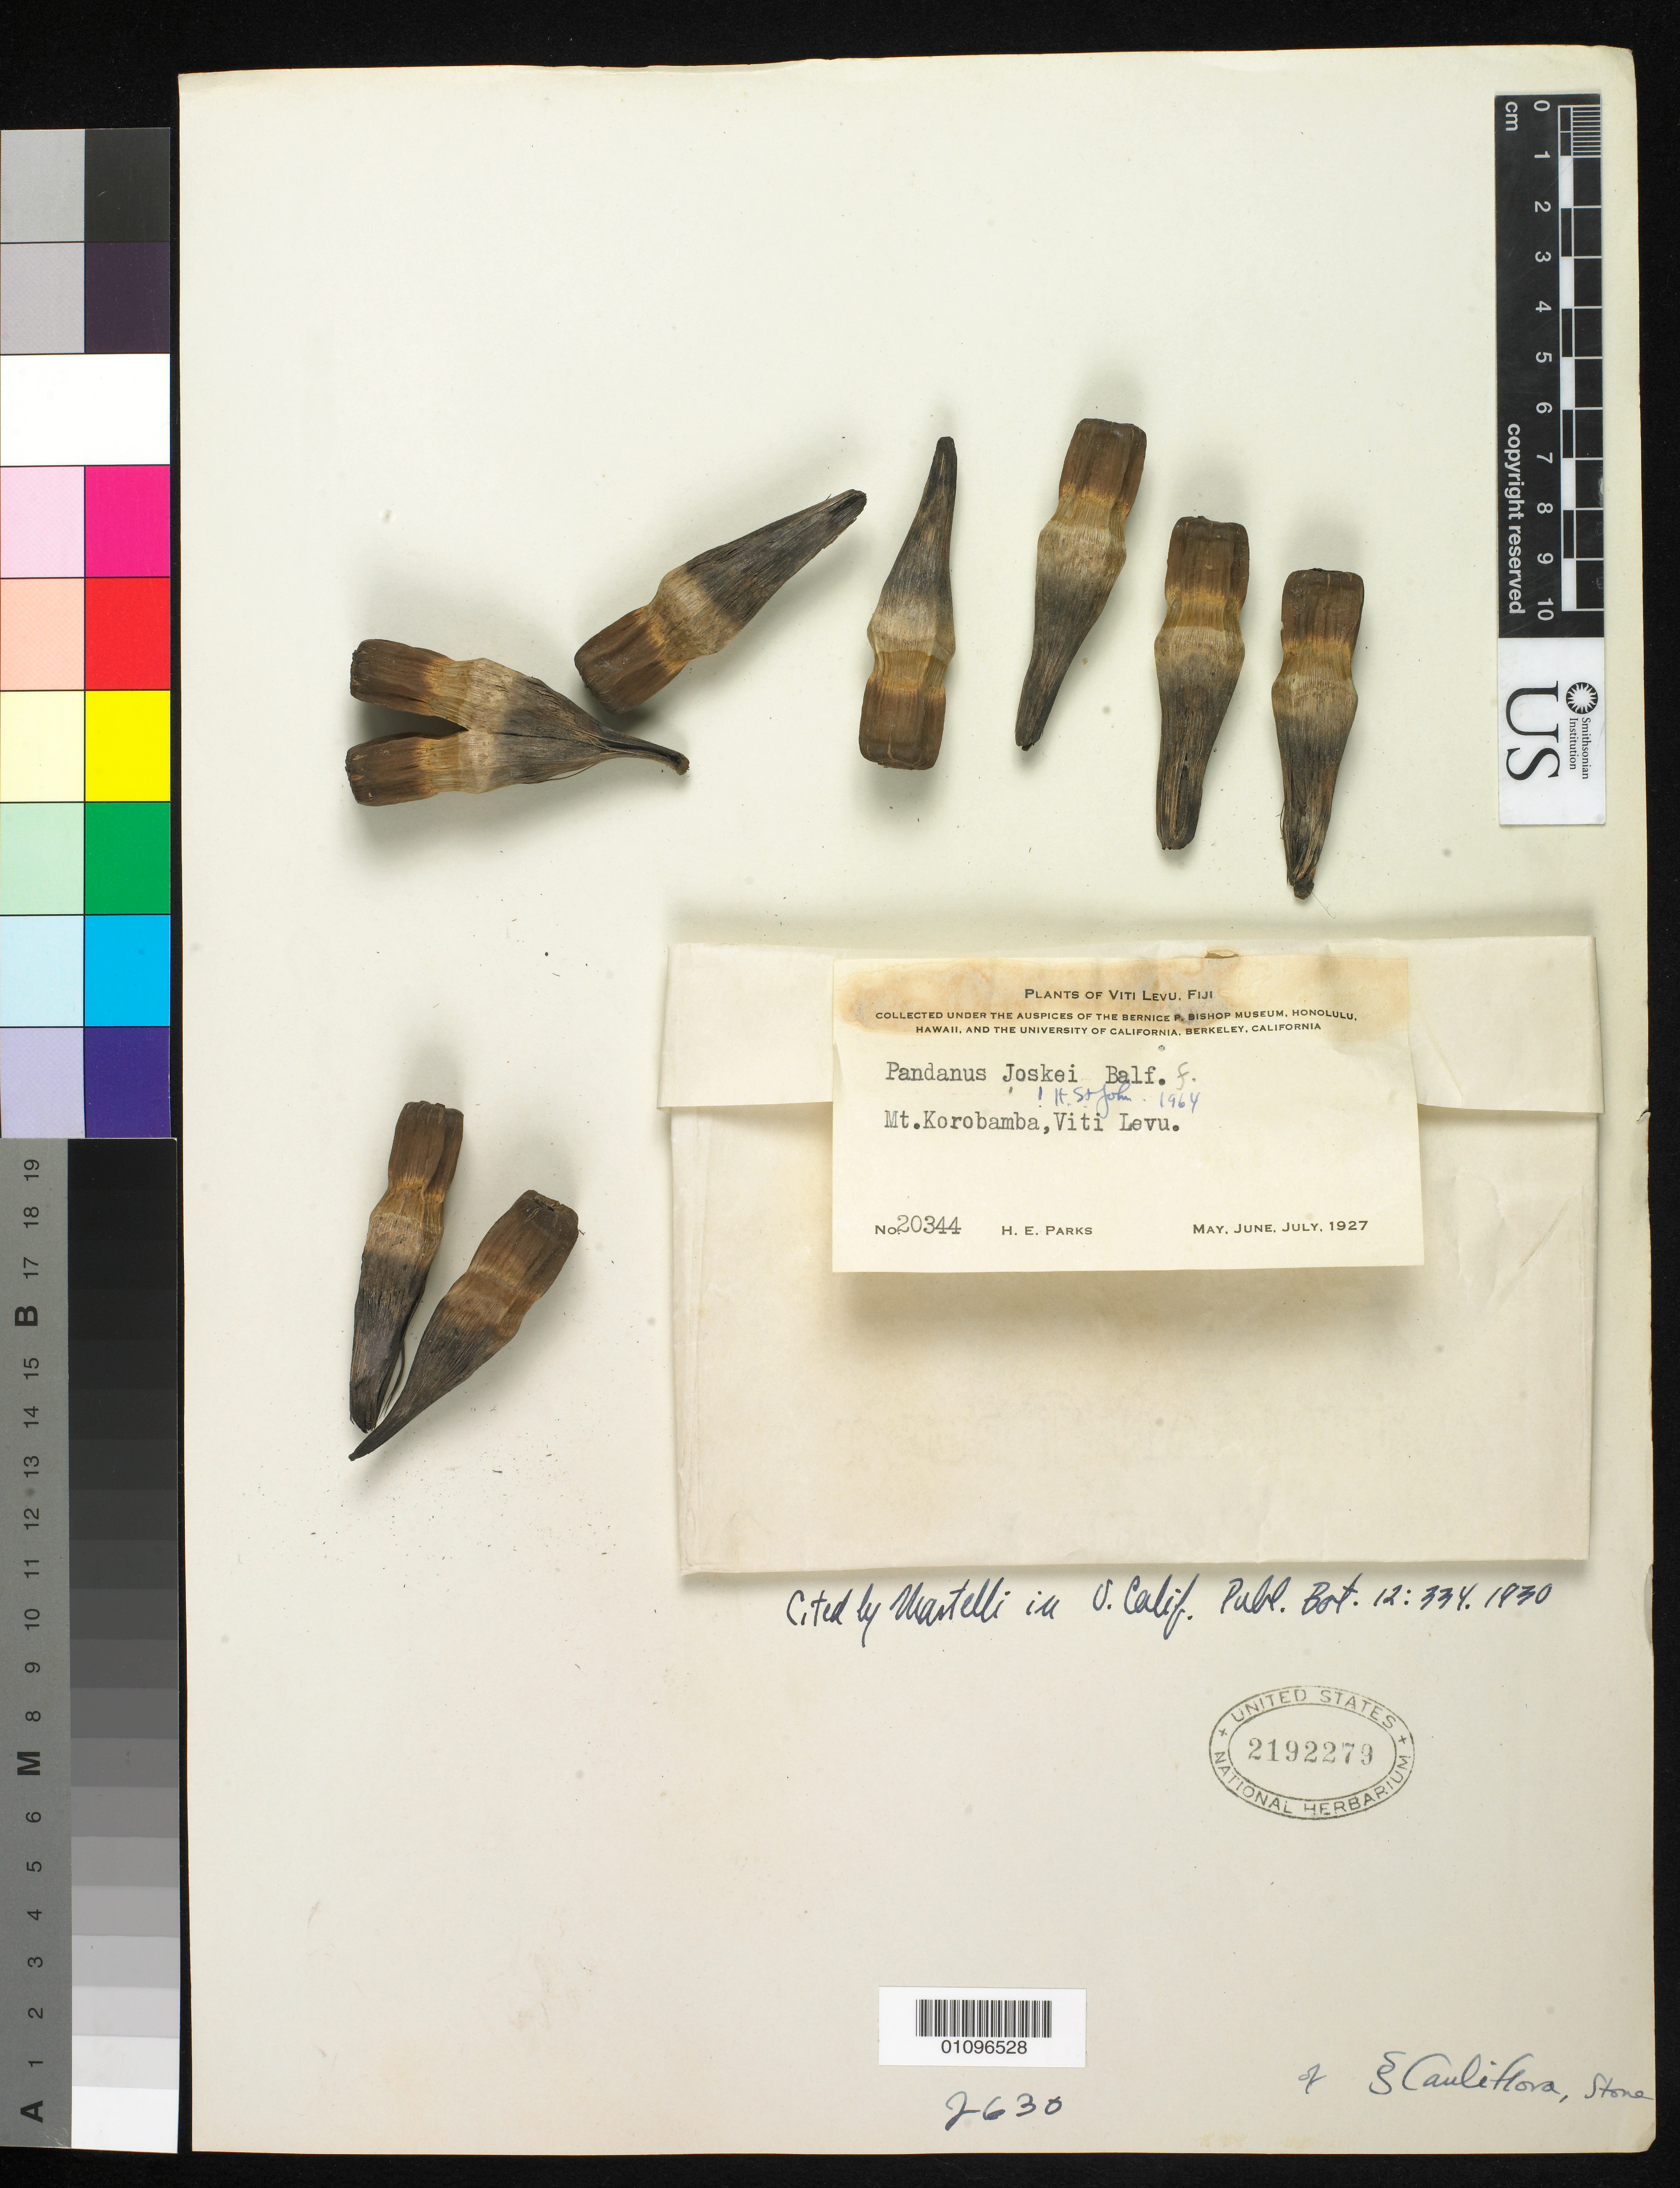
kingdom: Plantae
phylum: Tracheophyta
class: Liliopsida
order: Pandanales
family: Pandanaceae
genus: Pandanus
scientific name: Pandanus joskei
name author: Horne ex Balf. f.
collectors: H. E. Parks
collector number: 20344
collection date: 1927-05-01/1927-07-31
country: Fiji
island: Viti Levu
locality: Viti Levu, Mt. Korobamba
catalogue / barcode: US 2192279